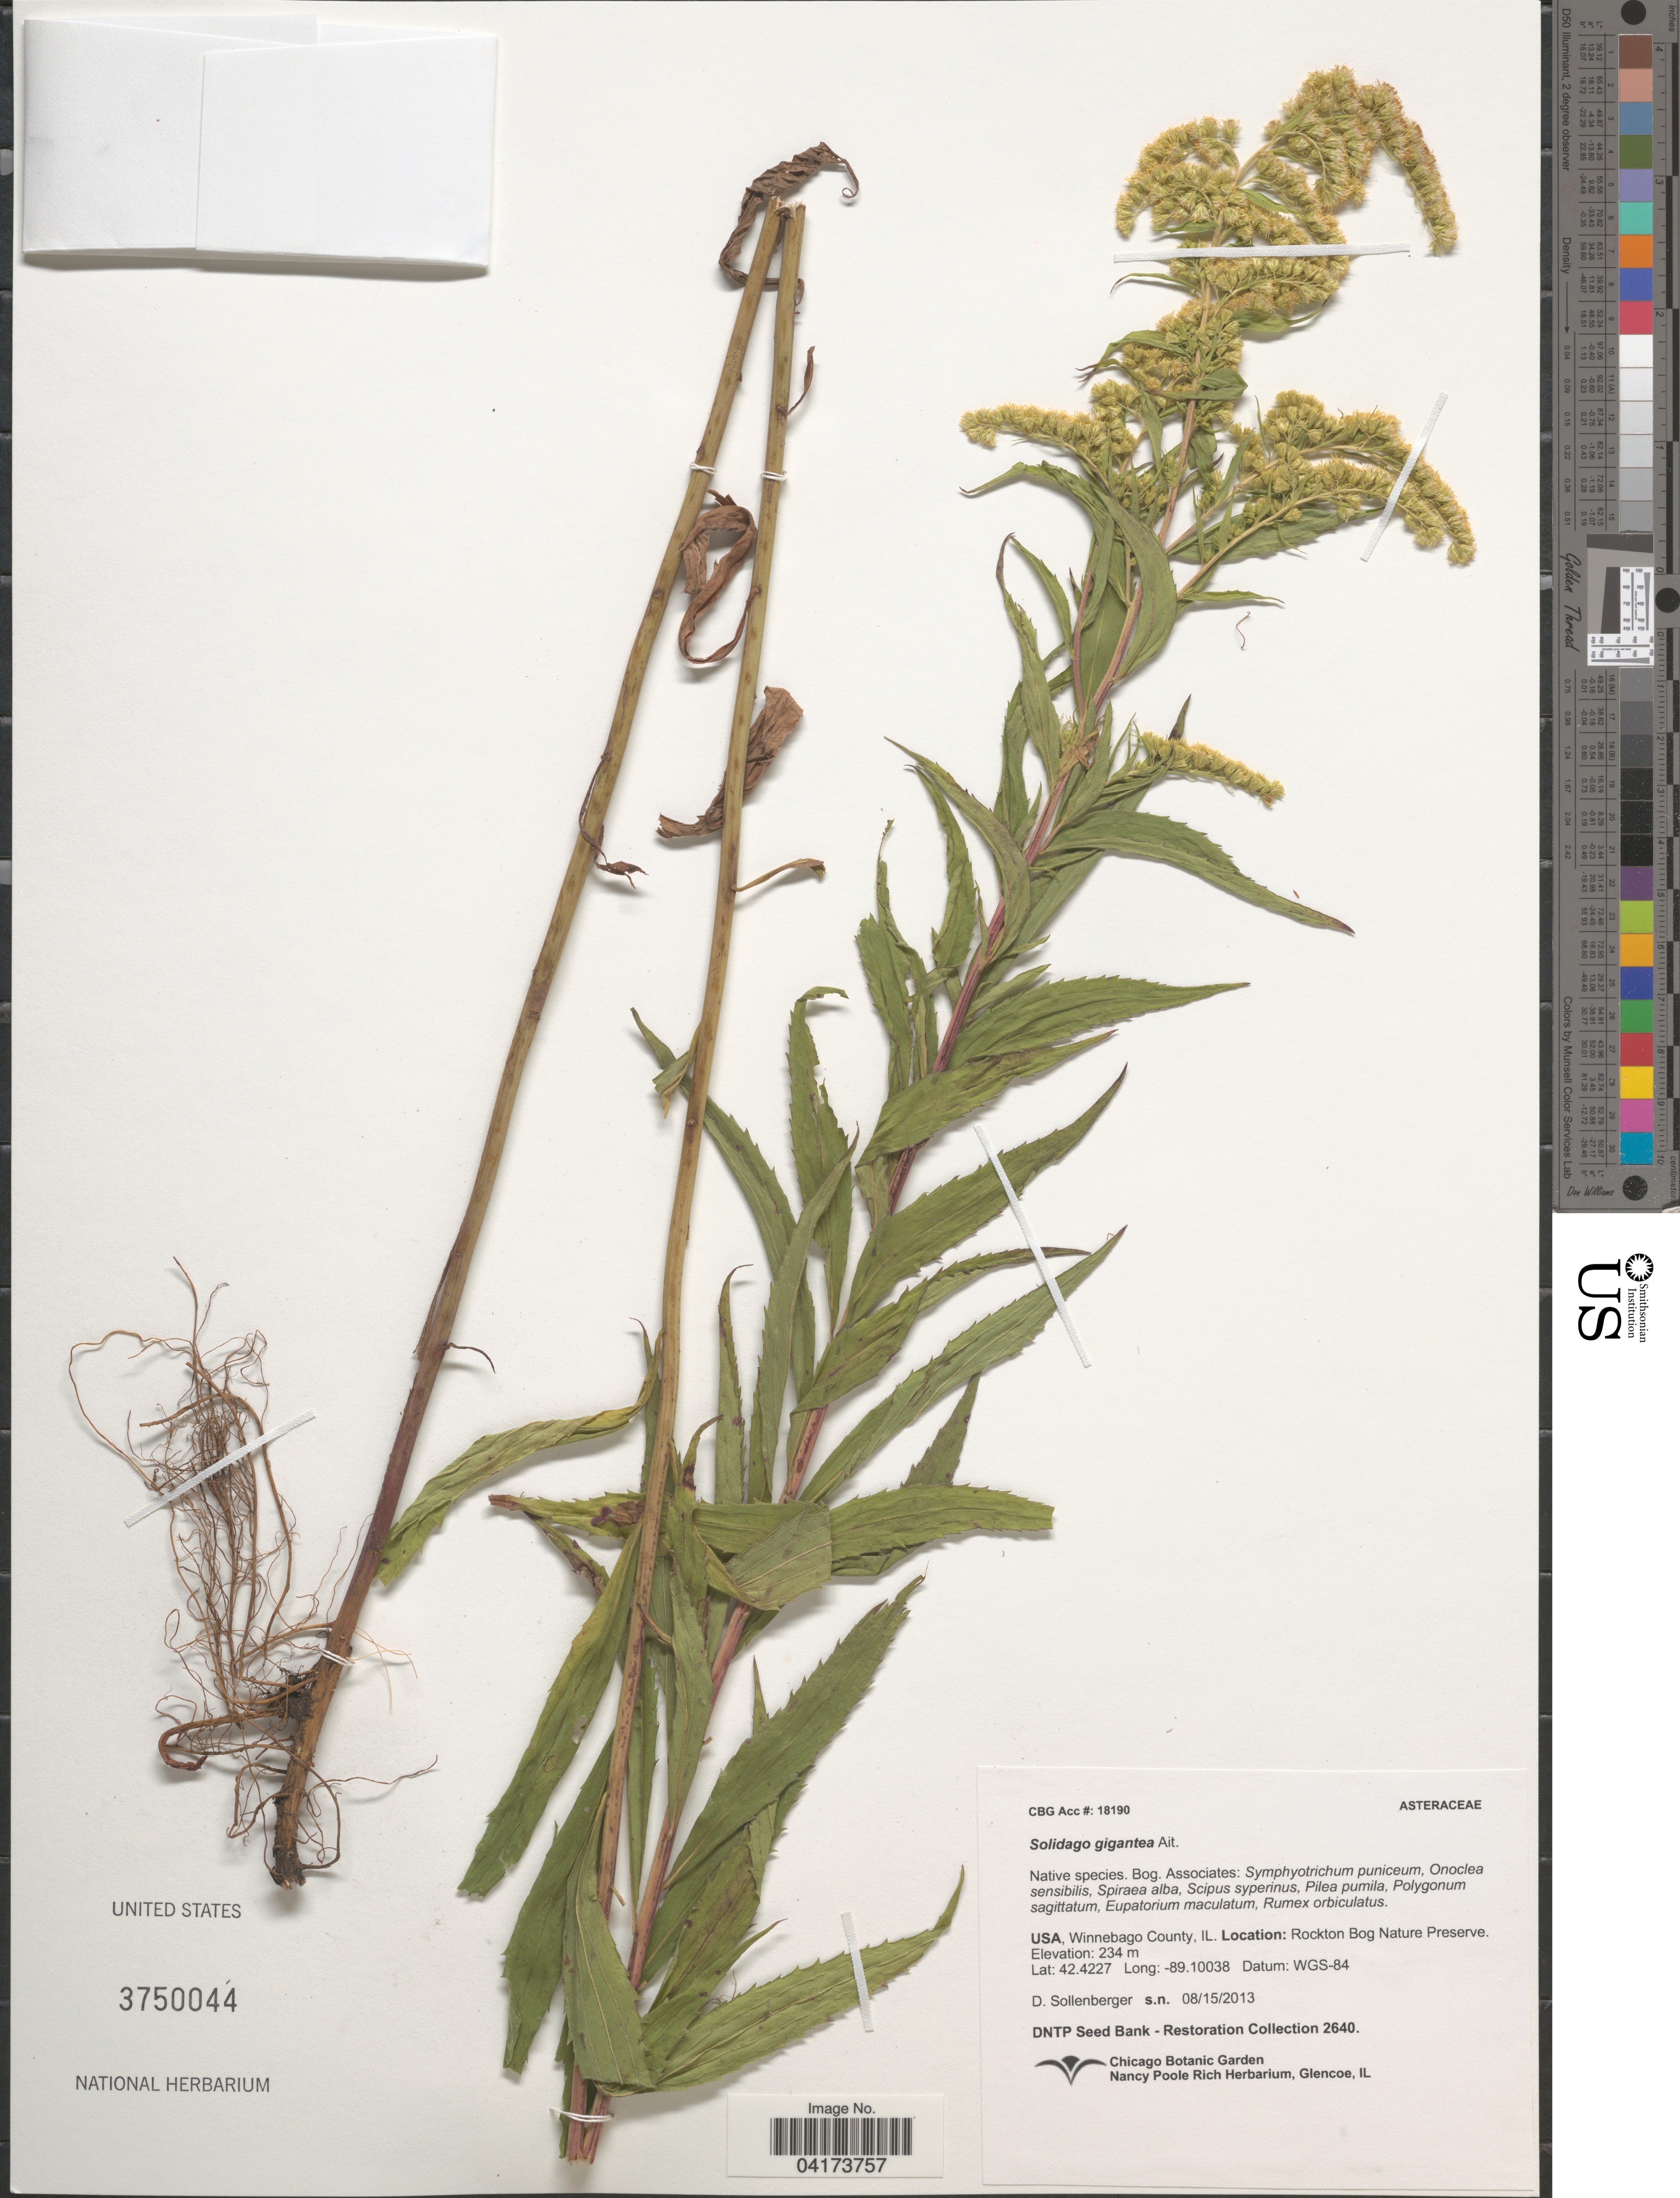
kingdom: Plantae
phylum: Tracheophyta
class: Magnoliopsida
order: Asterales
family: Asteraceae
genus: Solidago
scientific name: Solidago gigantea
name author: Aiton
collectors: D. Sollenberger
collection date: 2013-08-15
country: United States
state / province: Illinois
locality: Winnebago County. Rockton Bog Nature Preserve.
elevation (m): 234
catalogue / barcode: US 3750044